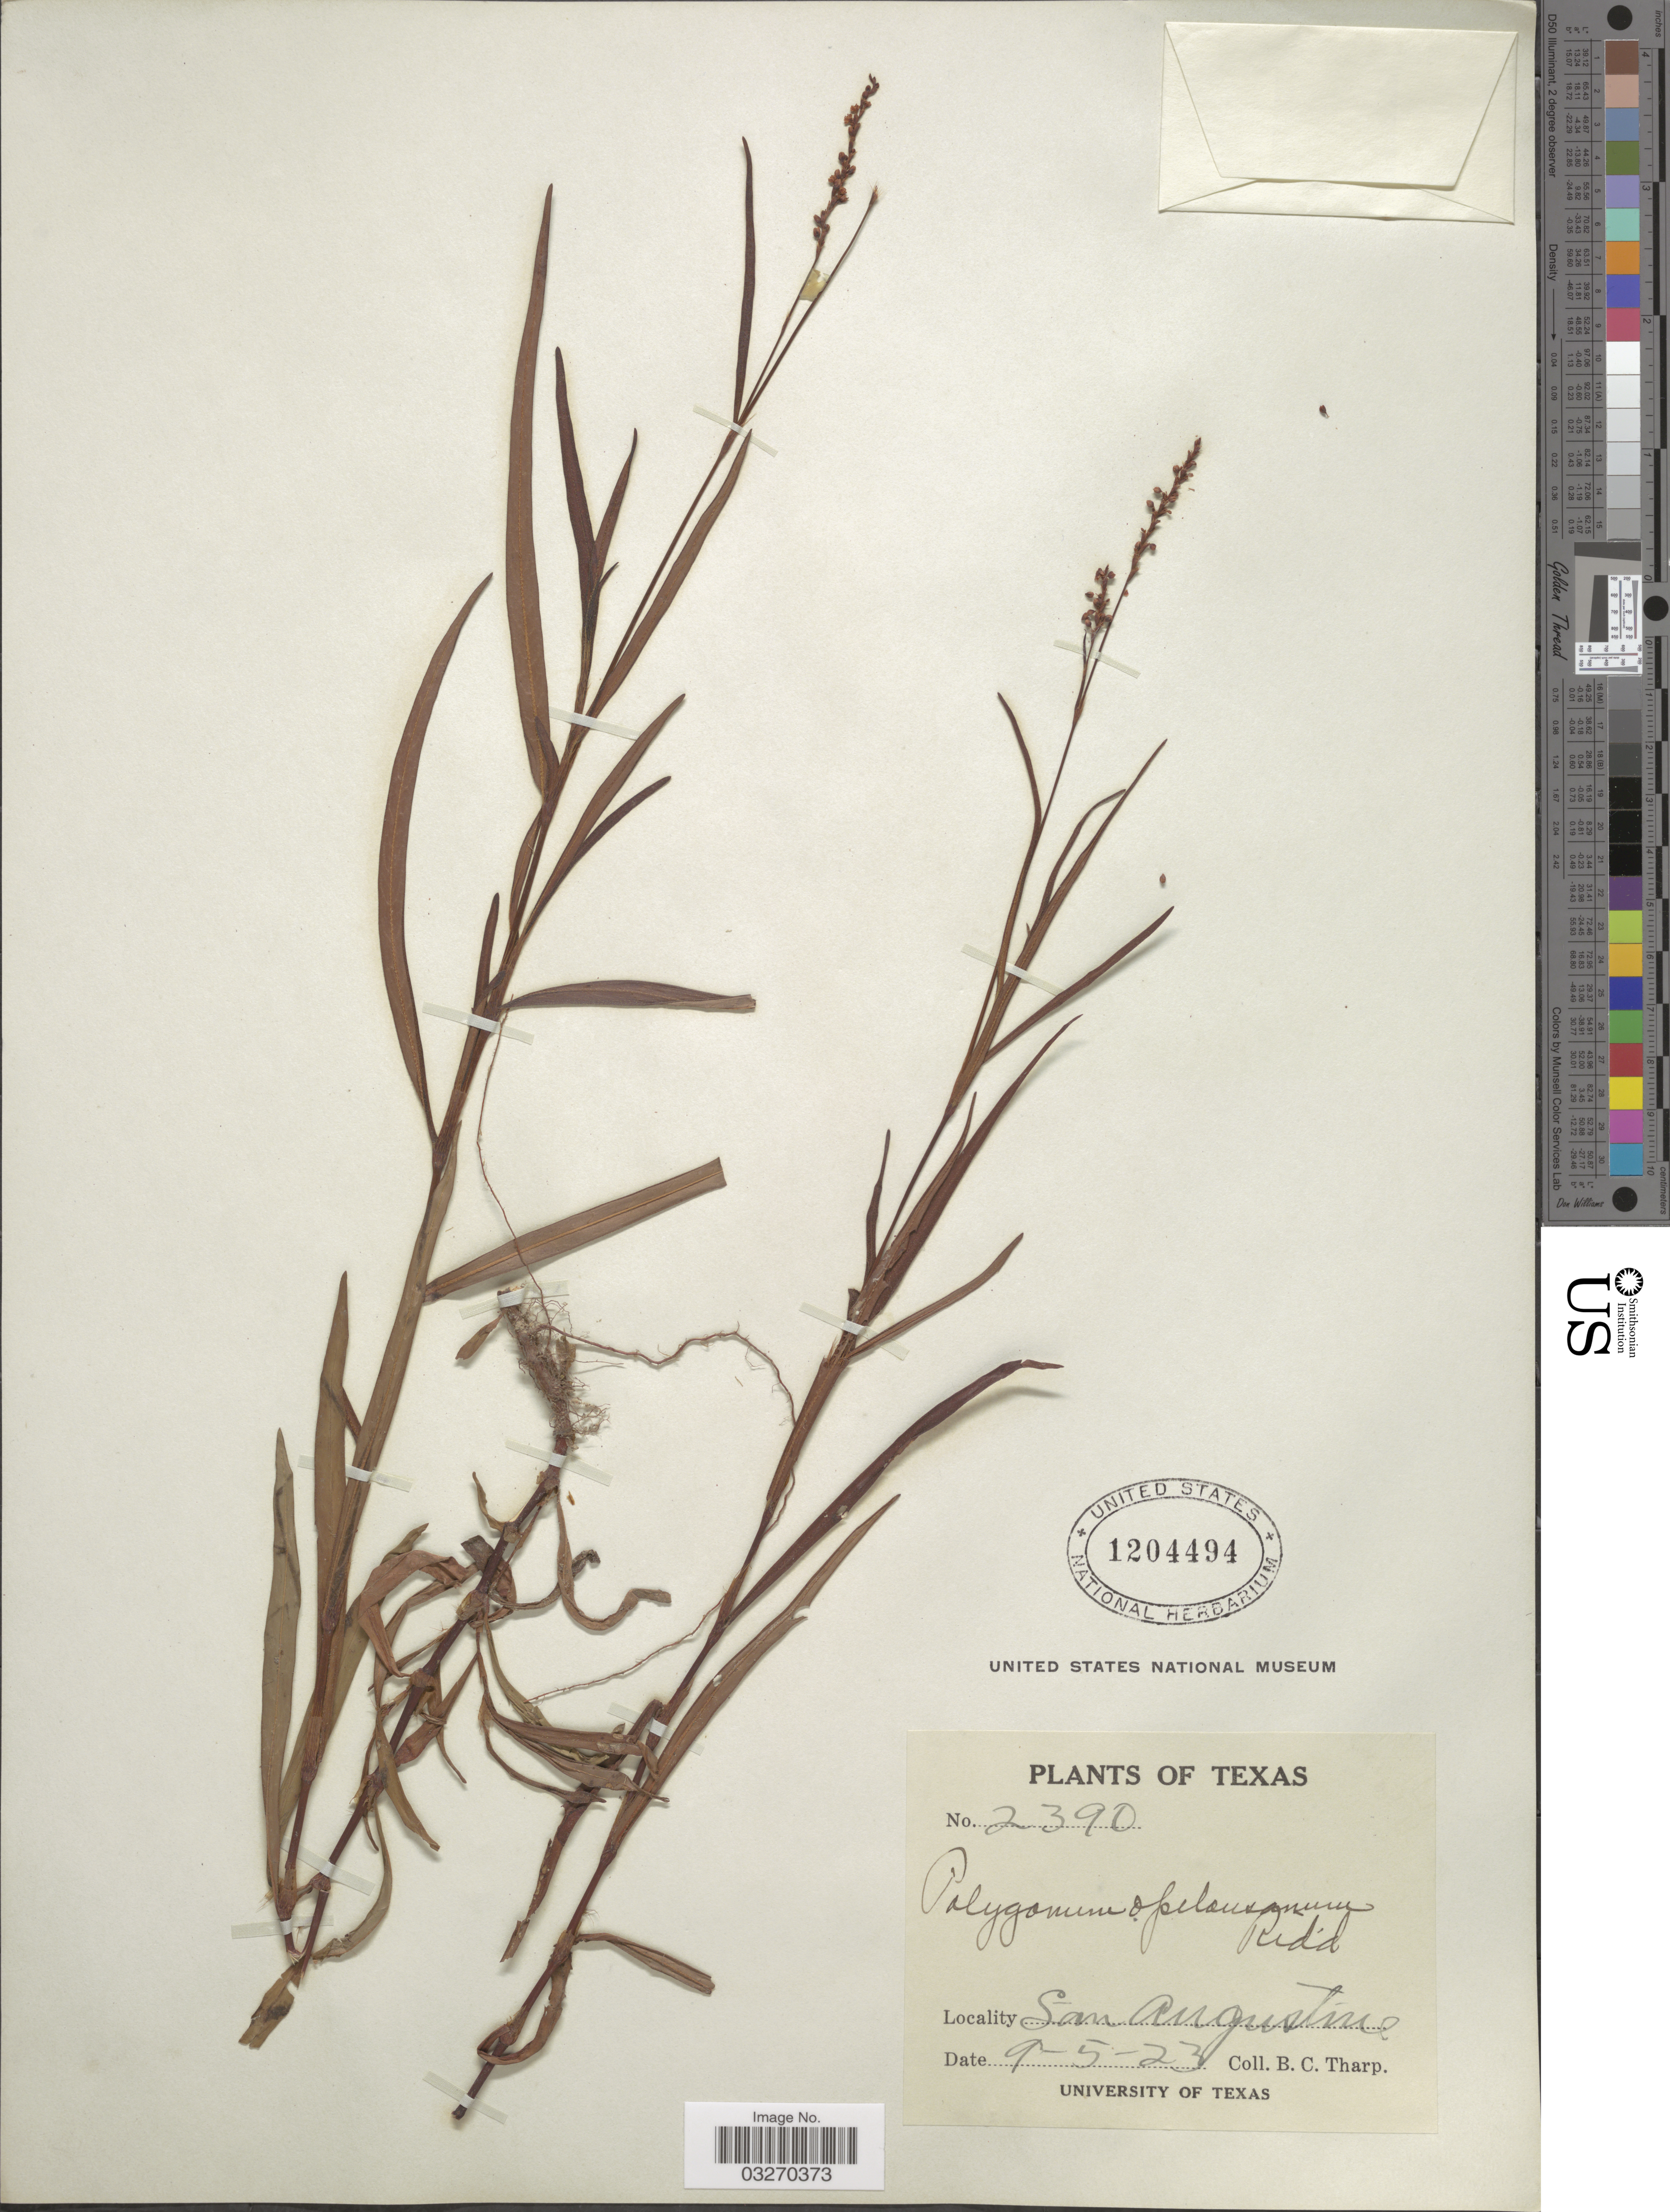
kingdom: Plantae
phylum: Tracheophyta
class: Magnoliopsida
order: Caryophyllales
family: Polygonaceae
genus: Persicaria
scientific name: Persicaria hydropiperoides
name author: (Michx.) Small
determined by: Atha, D. E.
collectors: B. C. Tharp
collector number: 2390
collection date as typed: Transcribed d/m/y: 5/9/23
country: United States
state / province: Texas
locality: San Augustine.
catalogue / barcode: US 1204494